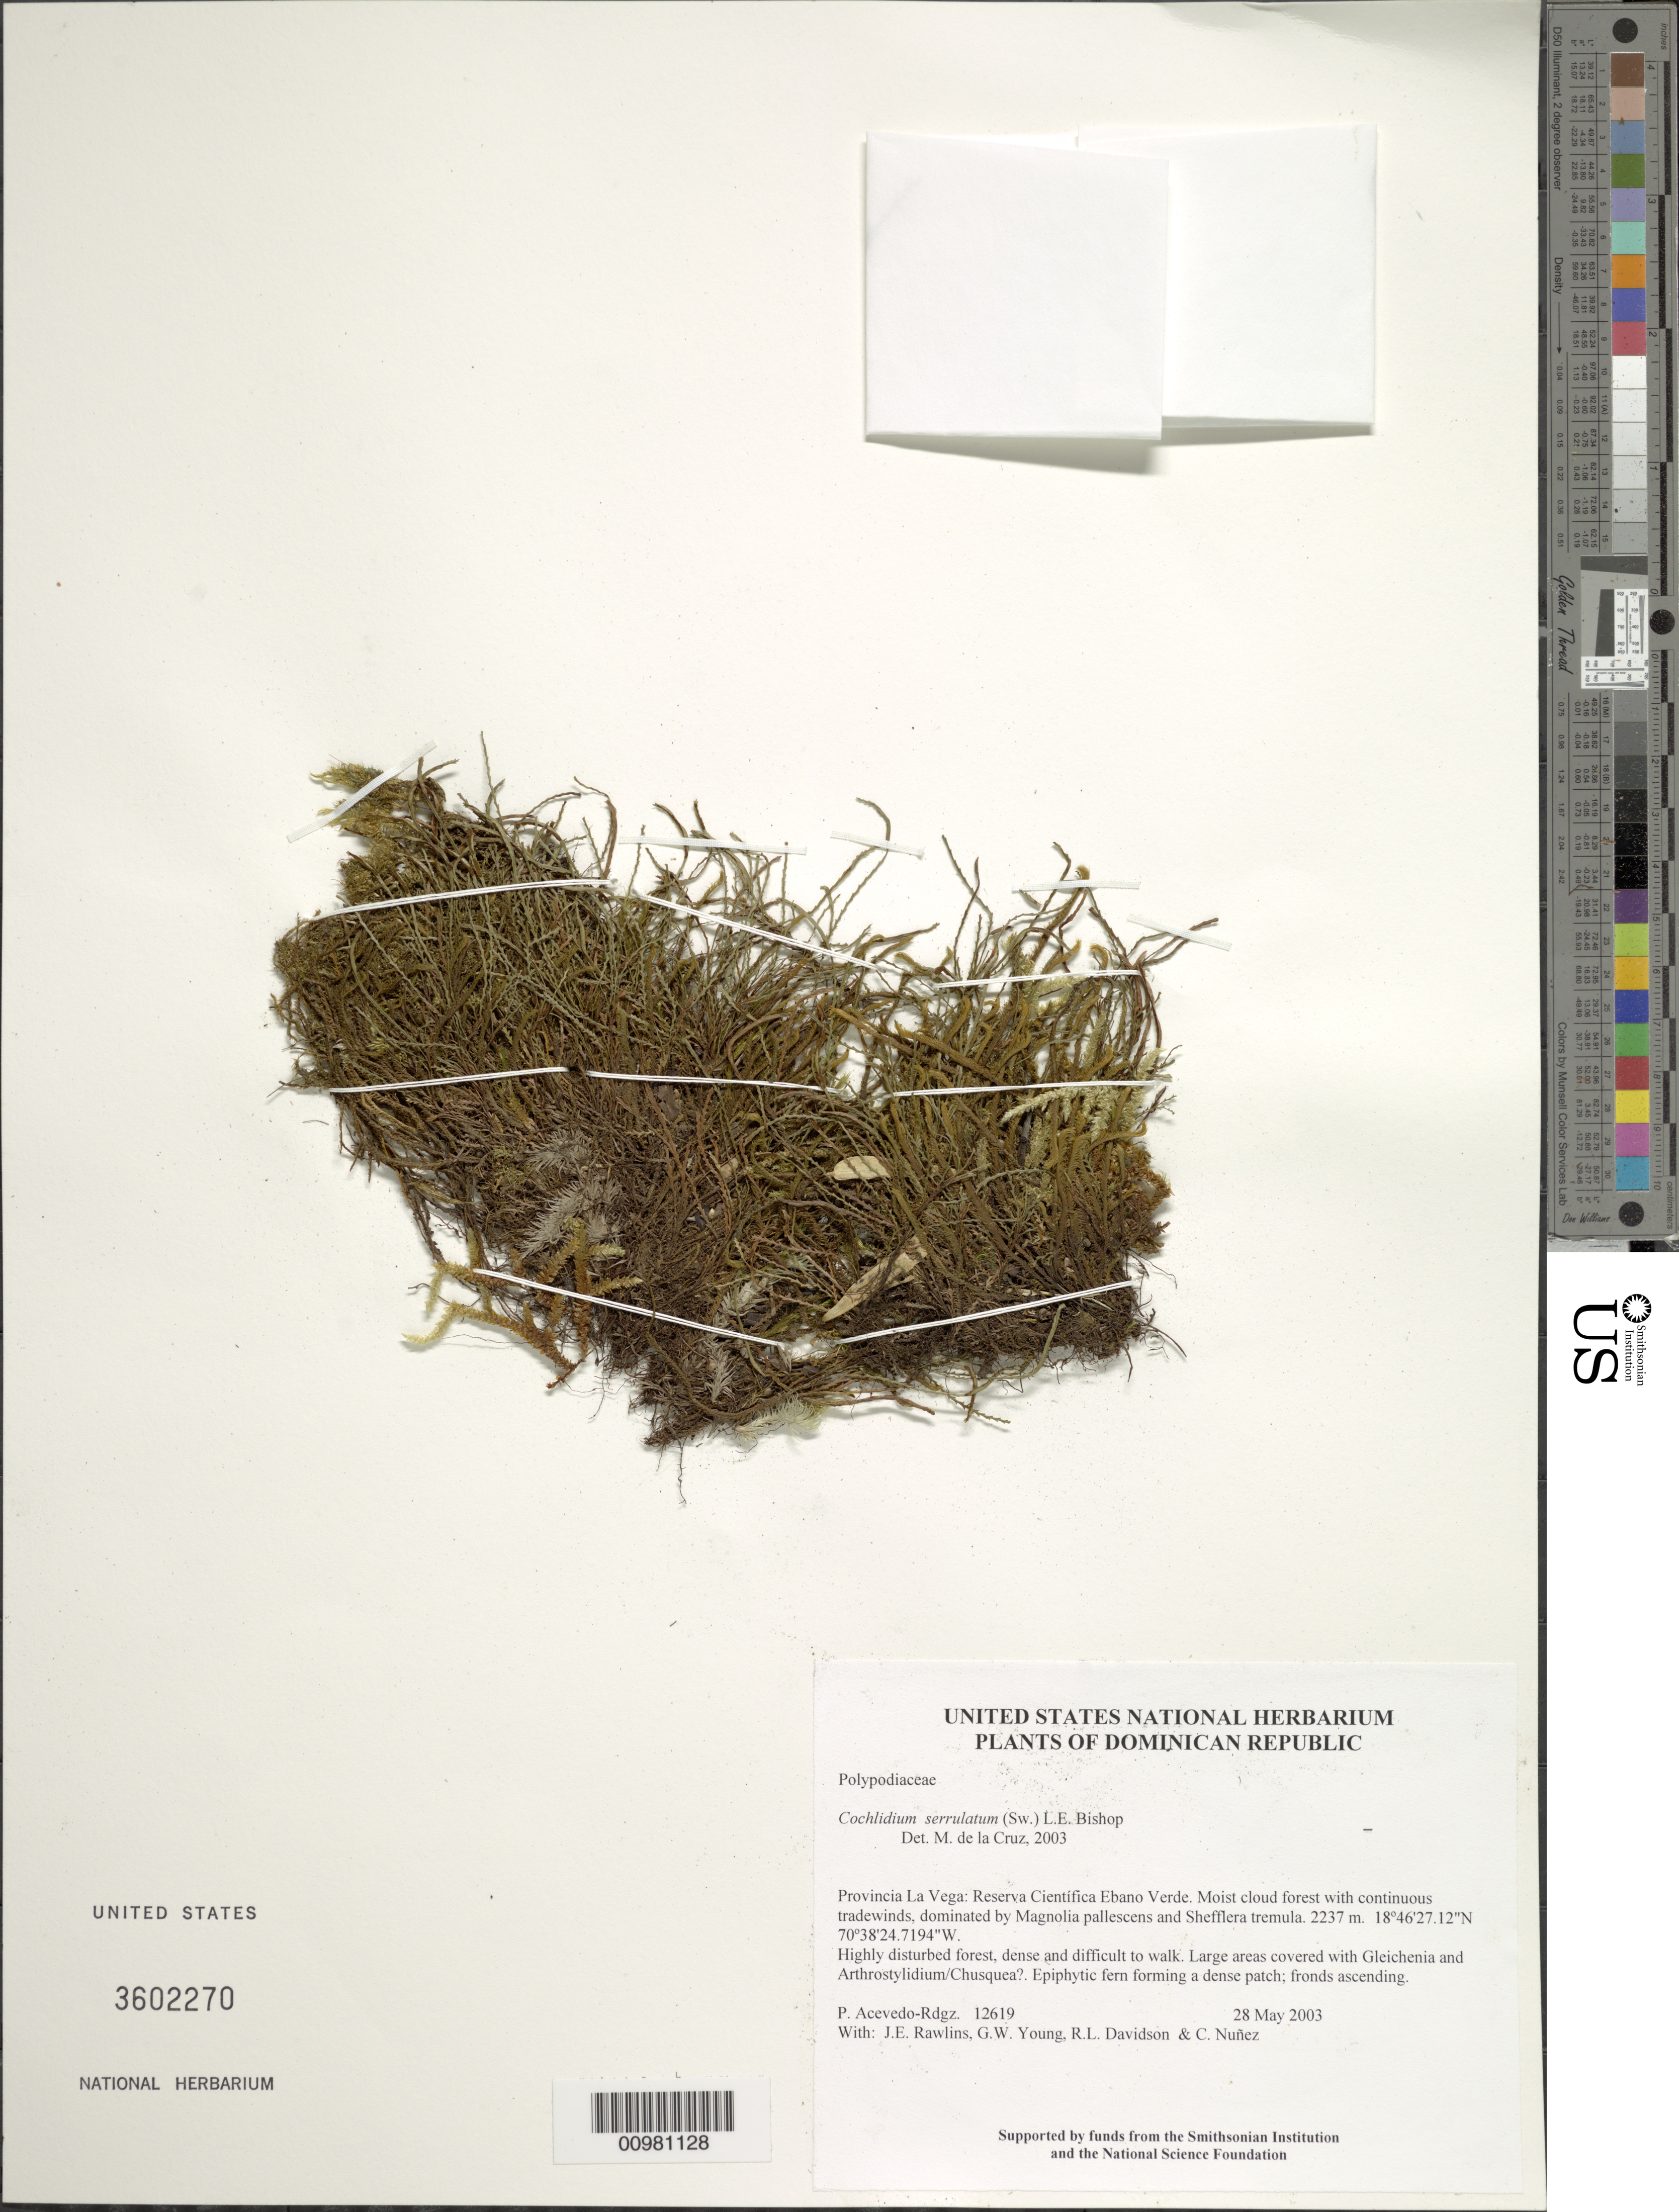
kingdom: Plantae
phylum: Tracheophyta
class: Polypodiopsida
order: Polypodiales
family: Polypodiaceae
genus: Cochlidium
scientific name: Cochlidium serrulatum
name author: (Sw.) L.E. Bishop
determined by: de la Cruz, M.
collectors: P. Acevedo-Rodr., J. Rawlins, G. Young, R. Davidson & C. Nunez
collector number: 12619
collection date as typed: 28 May 2003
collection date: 2003-05-28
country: Dominican Republic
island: Hispaniola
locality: Provincia La Vega: Reserva Científica Ebano Verde. Moist cloud forest with continuous tradewinds, dominated by Magnolia pallescens and Shefflera tremula.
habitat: Highly disturbed forest, dense and difficult to walk. Large areas covered with Gleichenia and Arthrostylidium/Chusquea?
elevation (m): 2237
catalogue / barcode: US 3602270